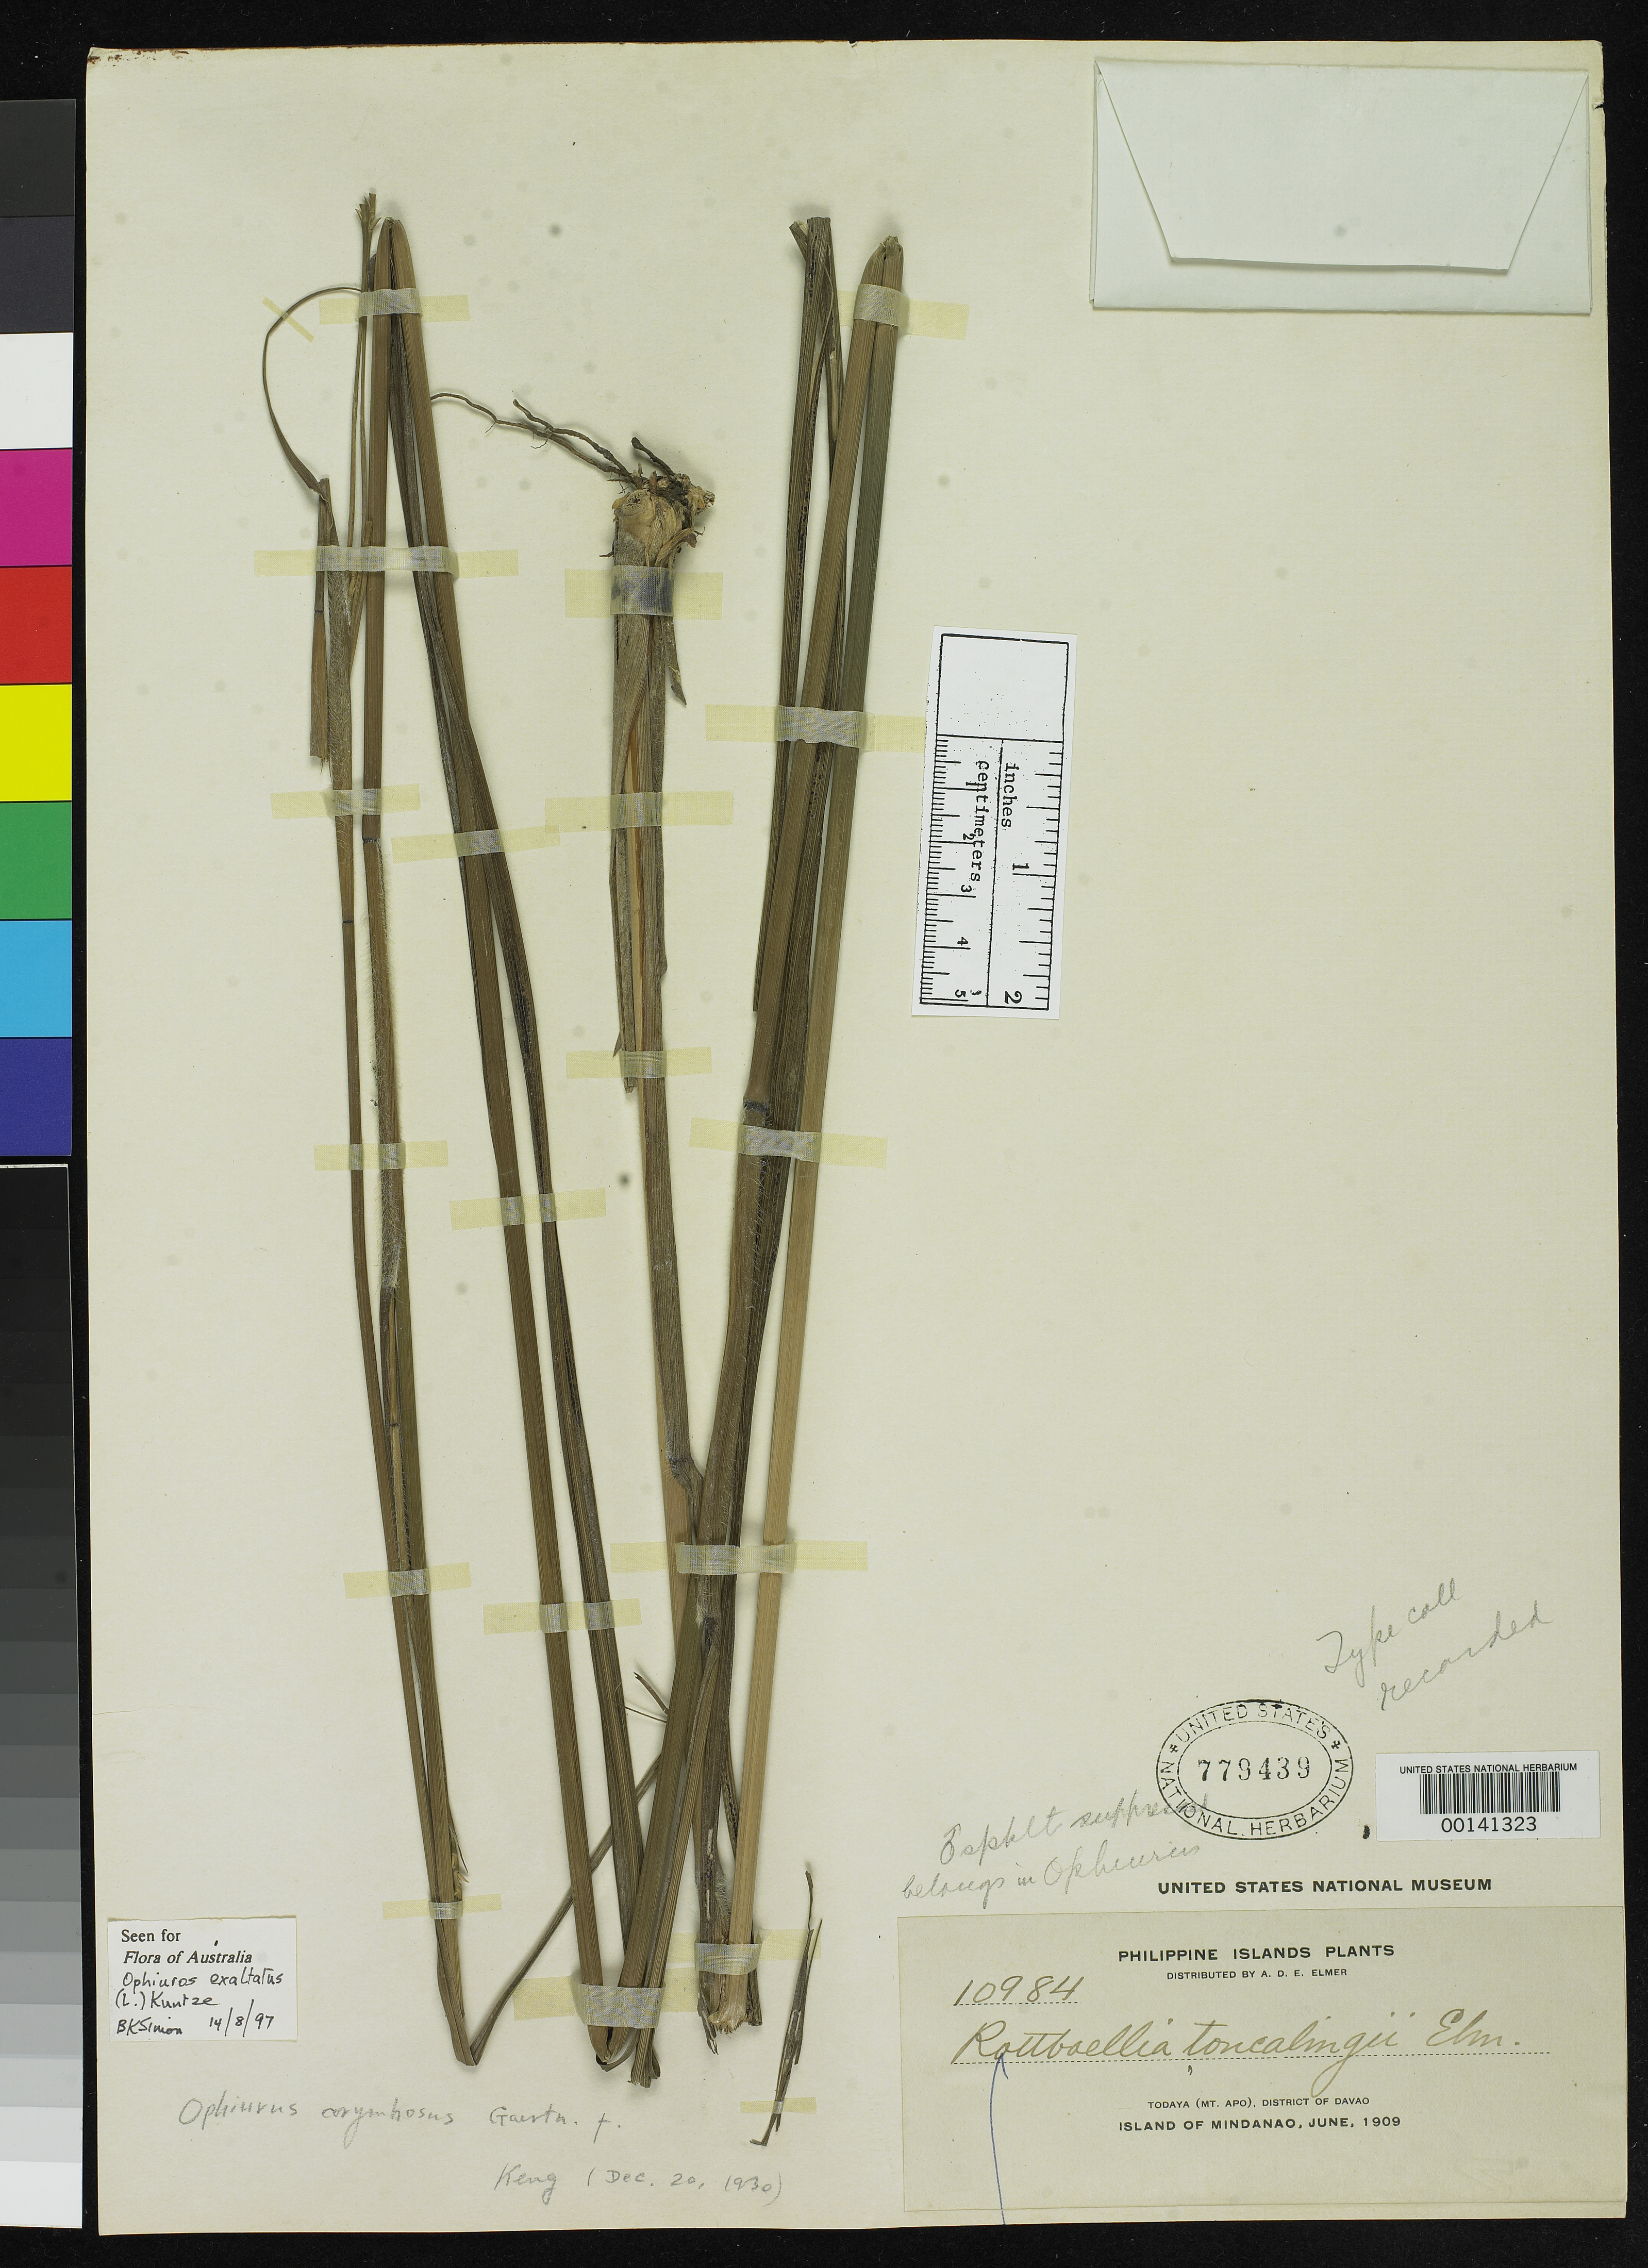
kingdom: Plantae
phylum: Tracheophyta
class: Liliopsida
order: Poales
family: Poaceae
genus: Rottboellia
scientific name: Rottboellia tongalingii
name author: Elmer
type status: Isotype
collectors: A. D. E. Elmer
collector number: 10984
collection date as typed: Jun 1909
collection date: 1909-06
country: Philippines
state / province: Davao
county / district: Davao del Sur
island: Mindanao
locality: Todaya, Mt. Apo.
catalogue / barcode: US 779439